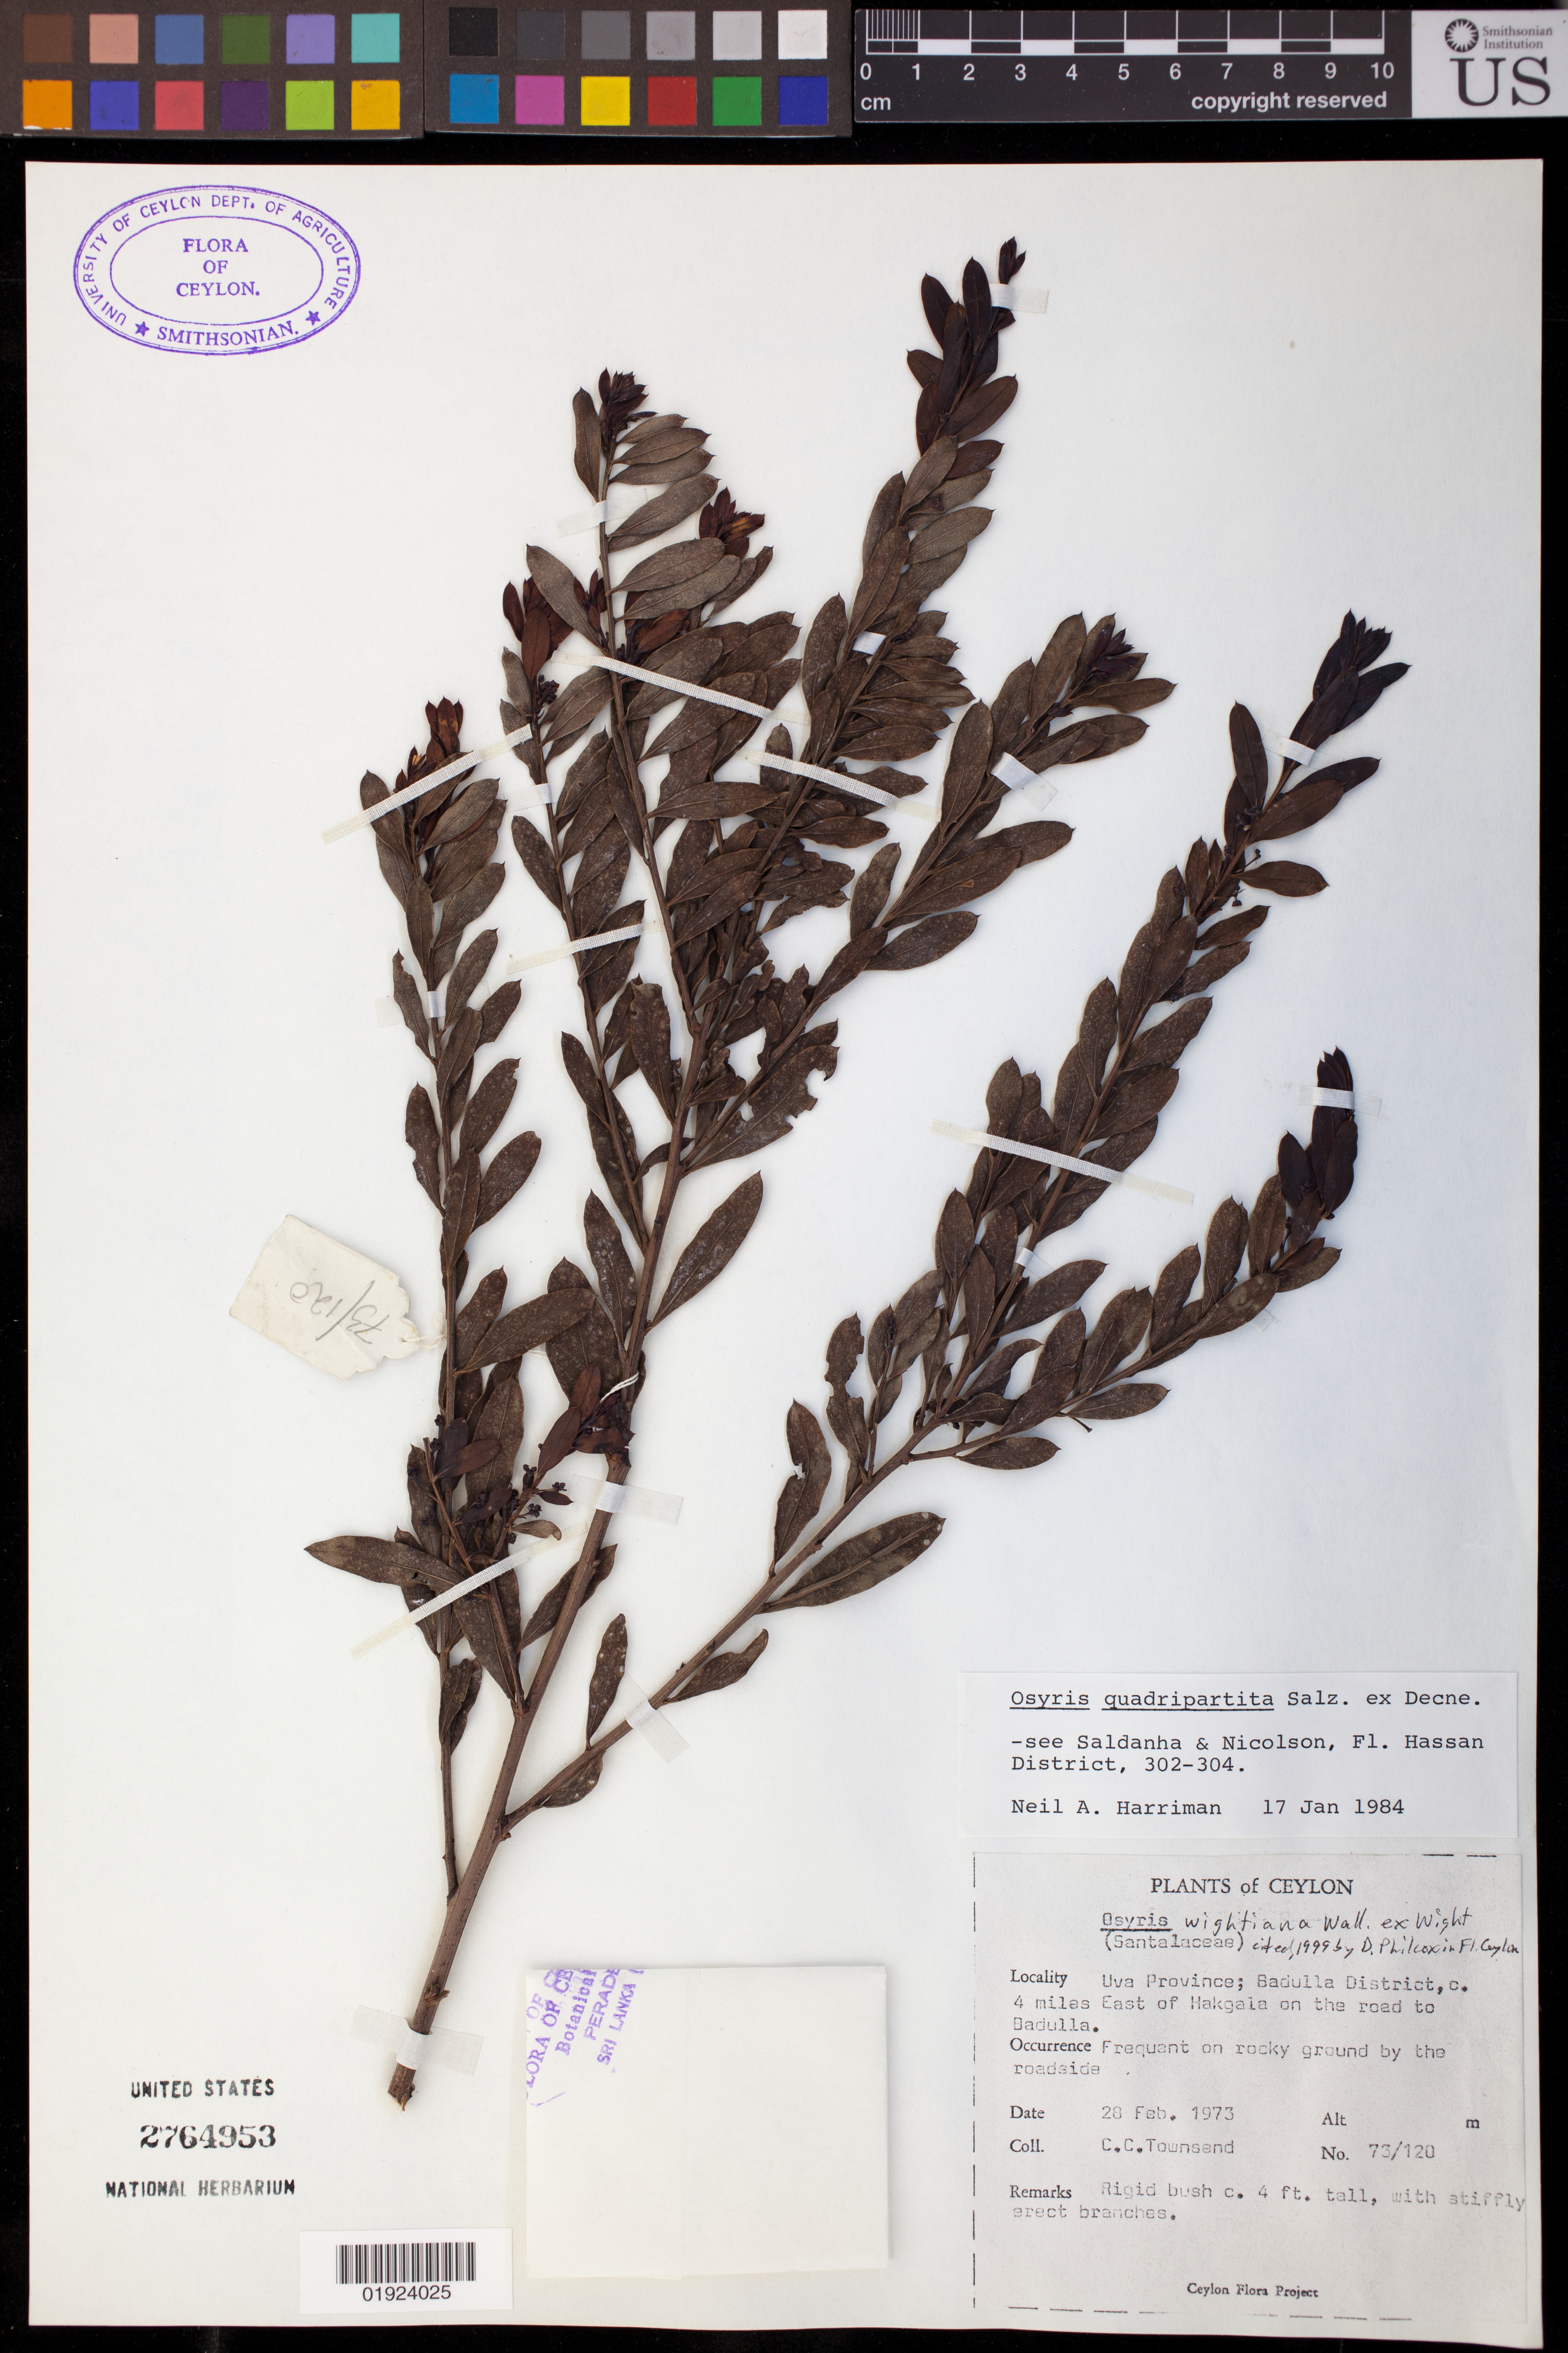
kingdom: Plantae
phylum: Tracheophyta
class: Magnoliopsida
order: Santalales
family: Santalaceae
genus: Osyris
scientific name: Osyris wightiana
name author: Wall. ex Wight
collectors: C. Townsand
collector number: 73/120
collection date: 1973-02-28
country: Sri Lanka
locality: Badulla District, c. 4 miles East of Hakgala on the road to Badulla.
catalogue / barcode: US 2764953